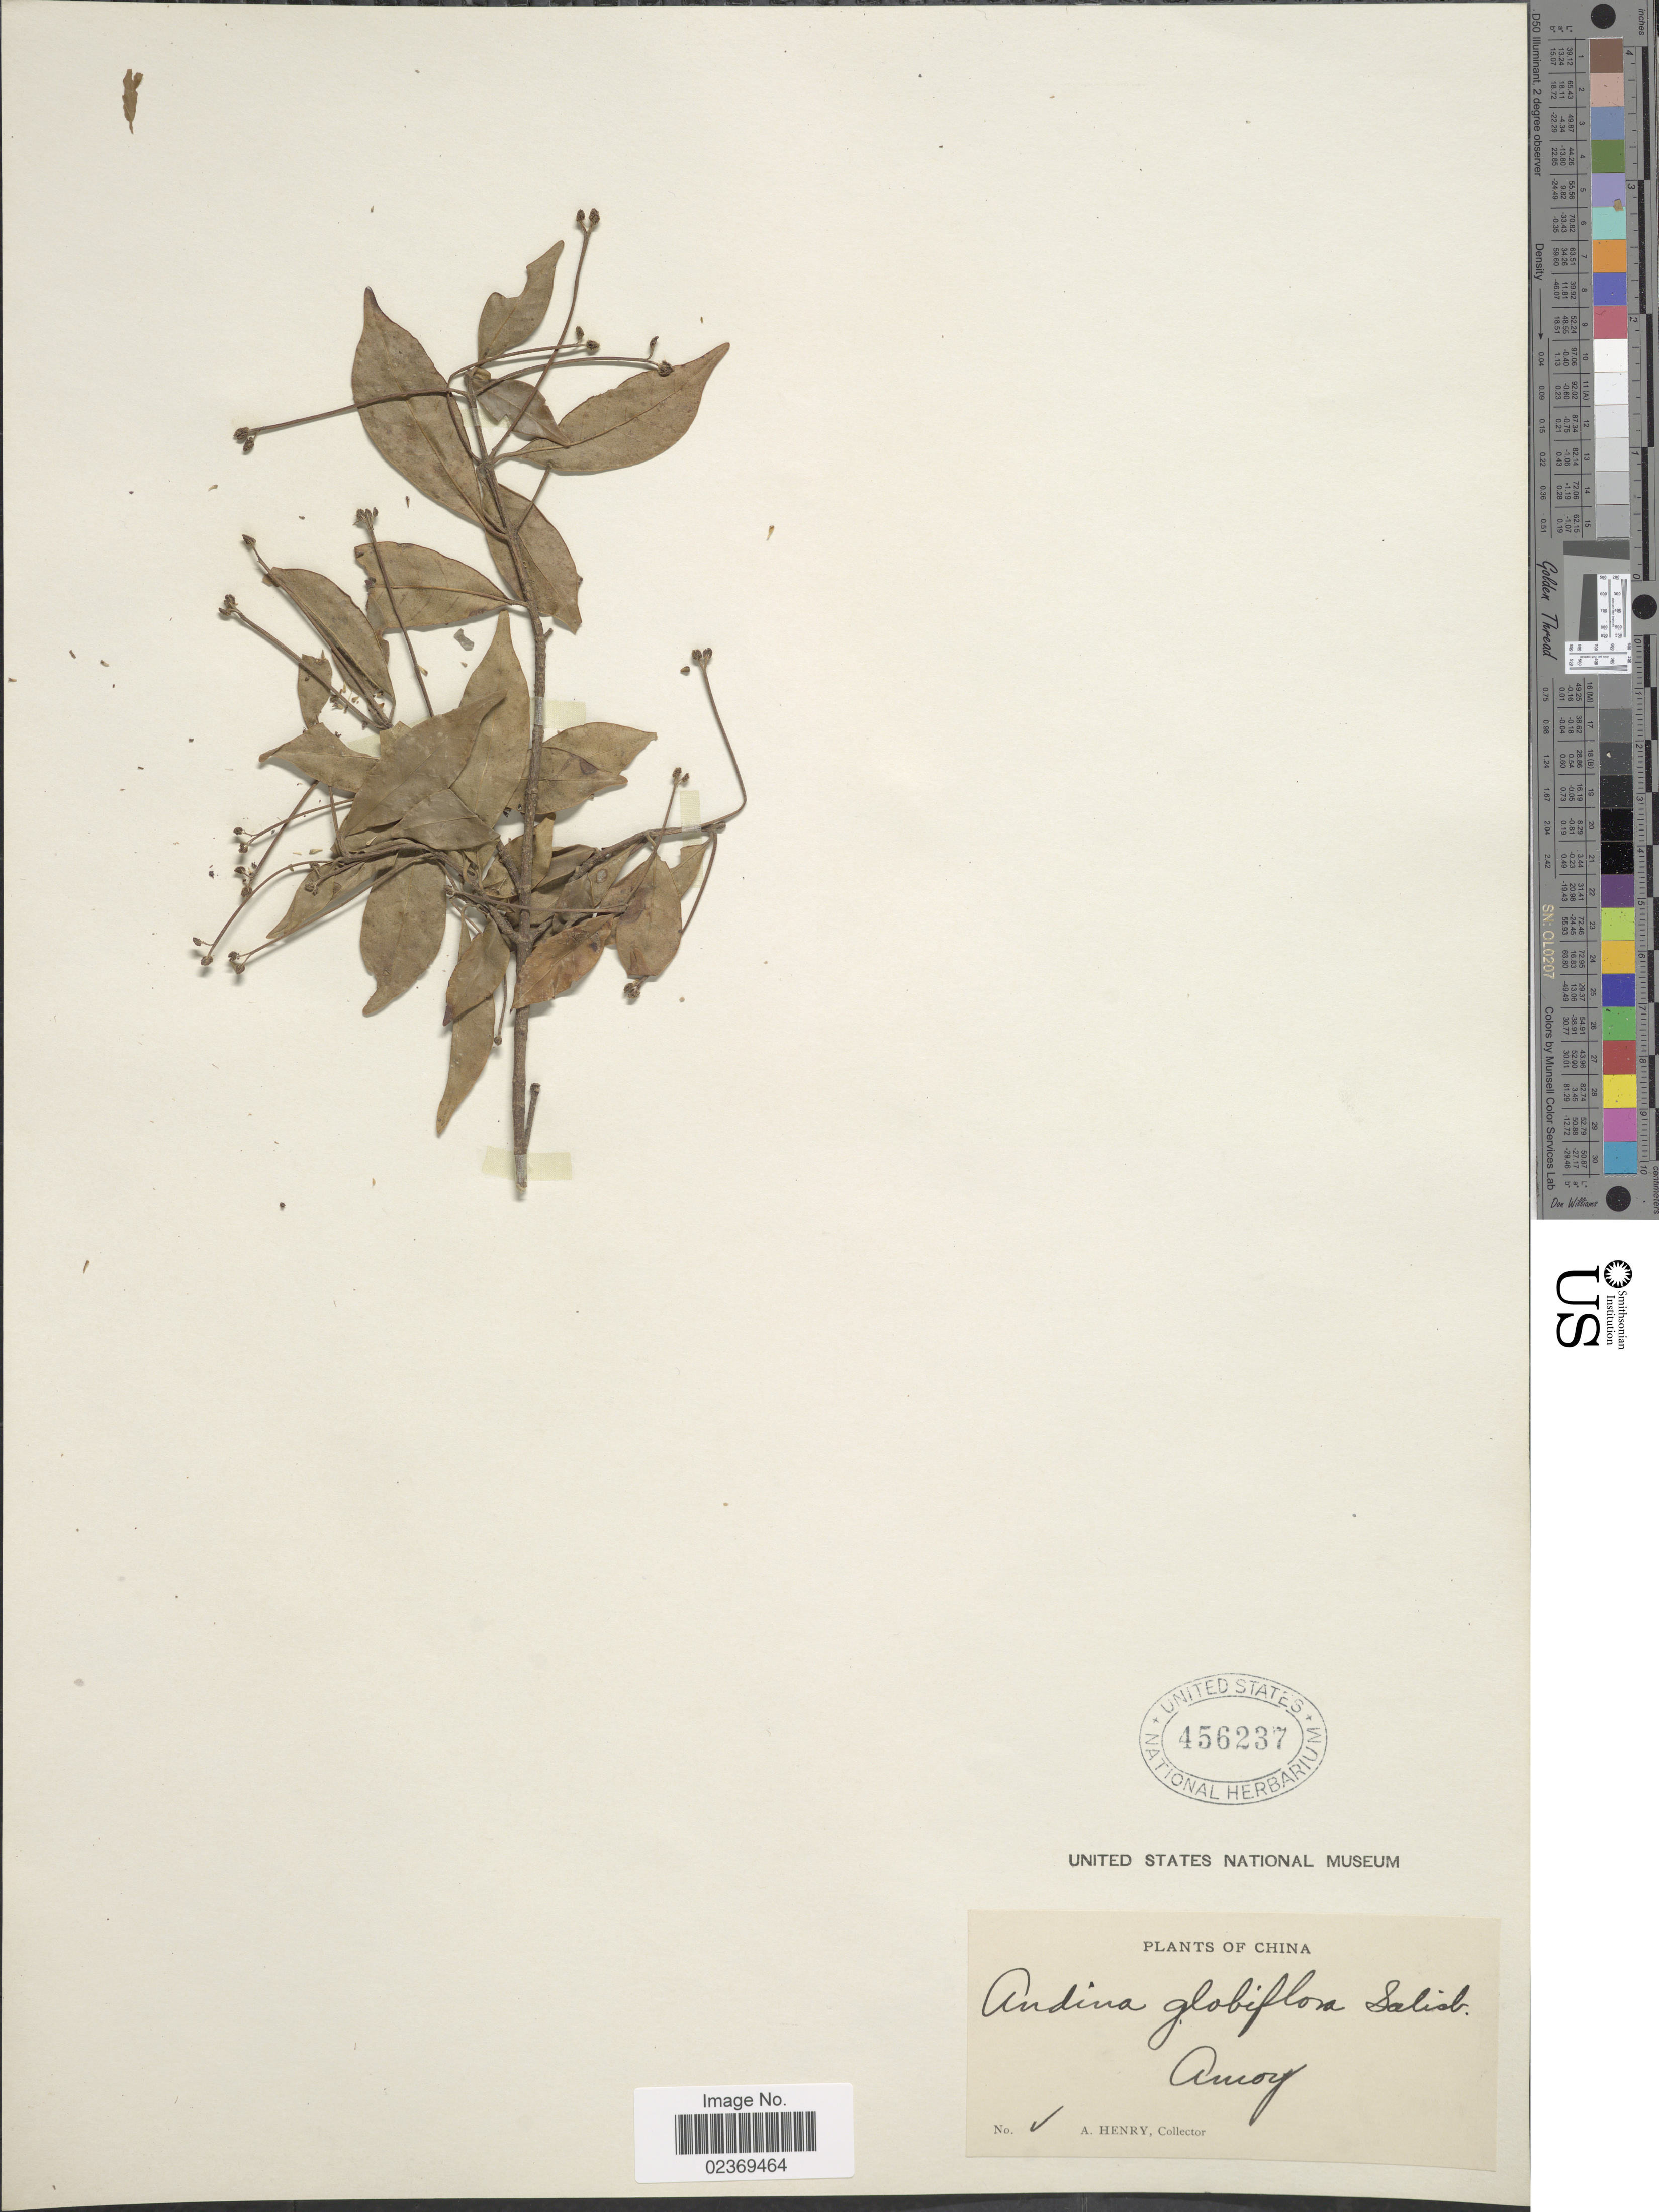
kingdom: Plantae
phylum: Tracheophyta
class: Magnoliopsida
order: Gentianales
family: Rubiaceae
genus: Adina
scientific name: Adina pilulifera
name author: (Lam.) Franch. & Drake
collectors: A. Henry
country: China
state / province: Fujian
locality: Amoy.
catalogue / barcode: US 456237